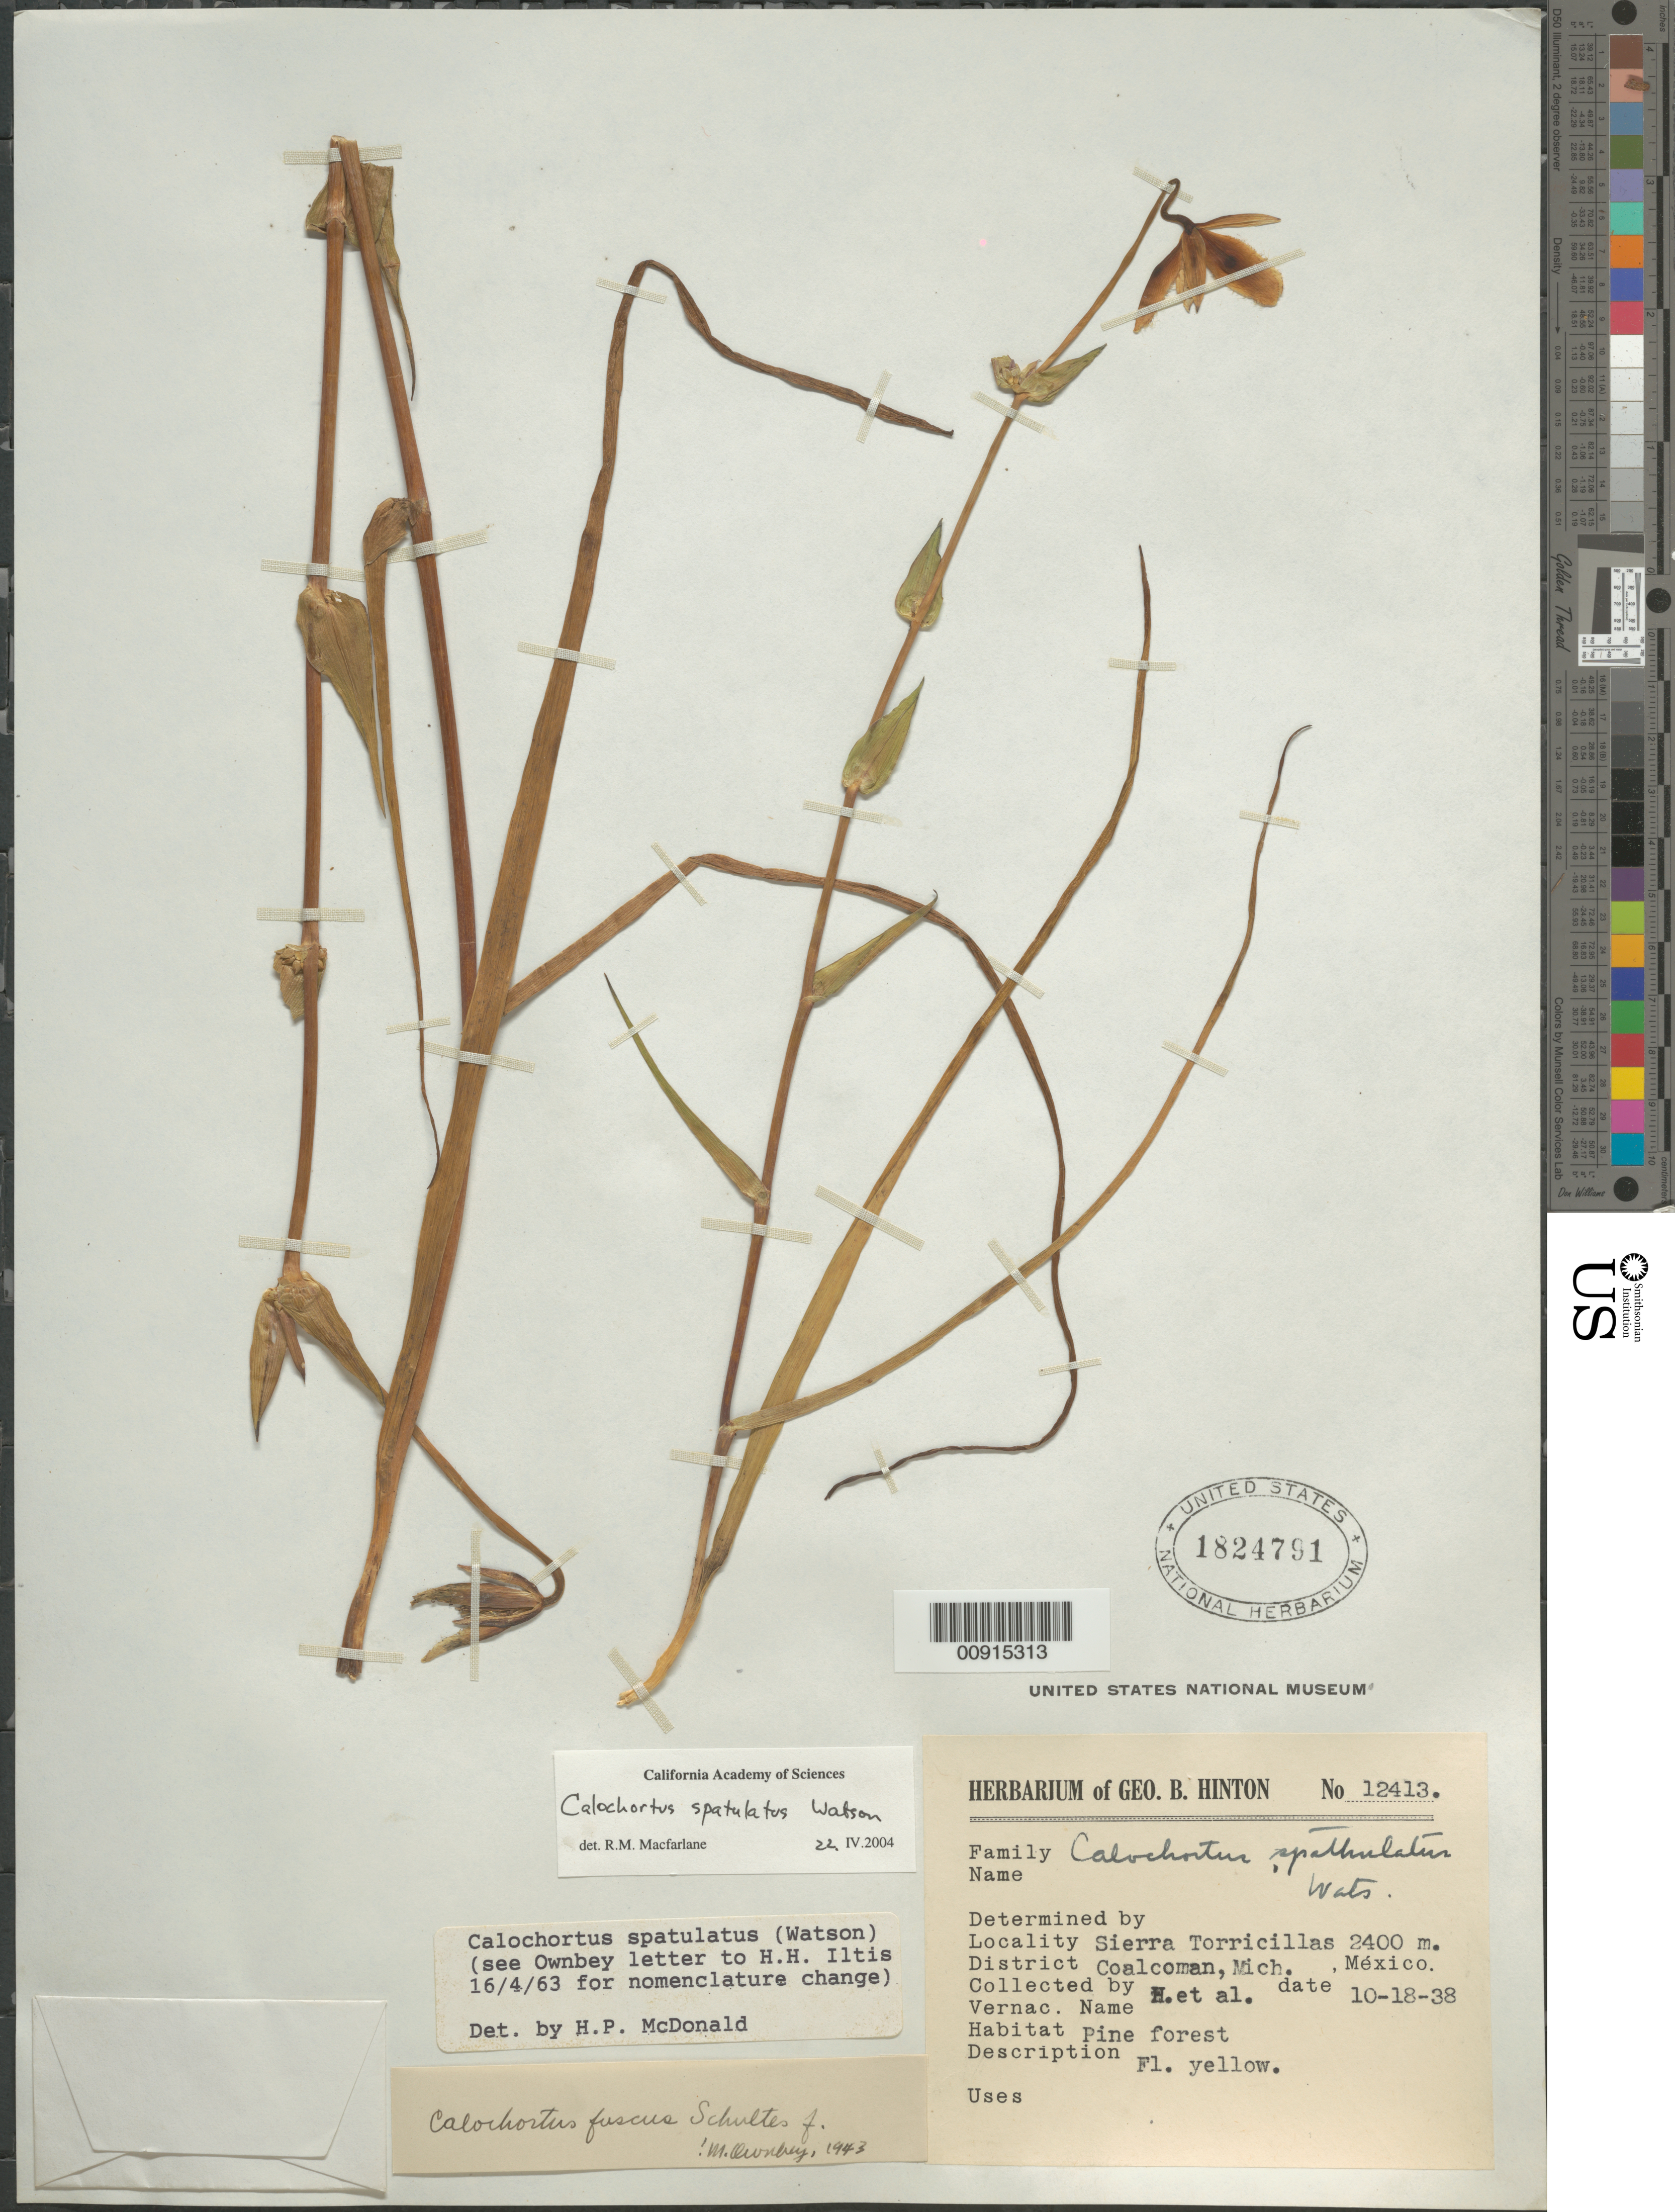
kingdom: Plantae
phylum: Tracheophyta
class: Liliopsida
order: Liliales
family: Liliaceae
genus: Calochortus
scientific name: Calochortus spatulatus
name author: S. Watson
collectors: G. B. Hinton & et al.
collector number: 12413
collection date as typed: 18 Oct 1938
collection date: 1938-10-18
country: Mexico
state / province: Michoacán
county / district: Coalcomán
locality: Sierra Torricillas, District Coalcomán, Michoacán.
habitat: Pine forest.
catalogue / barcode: US 1824791